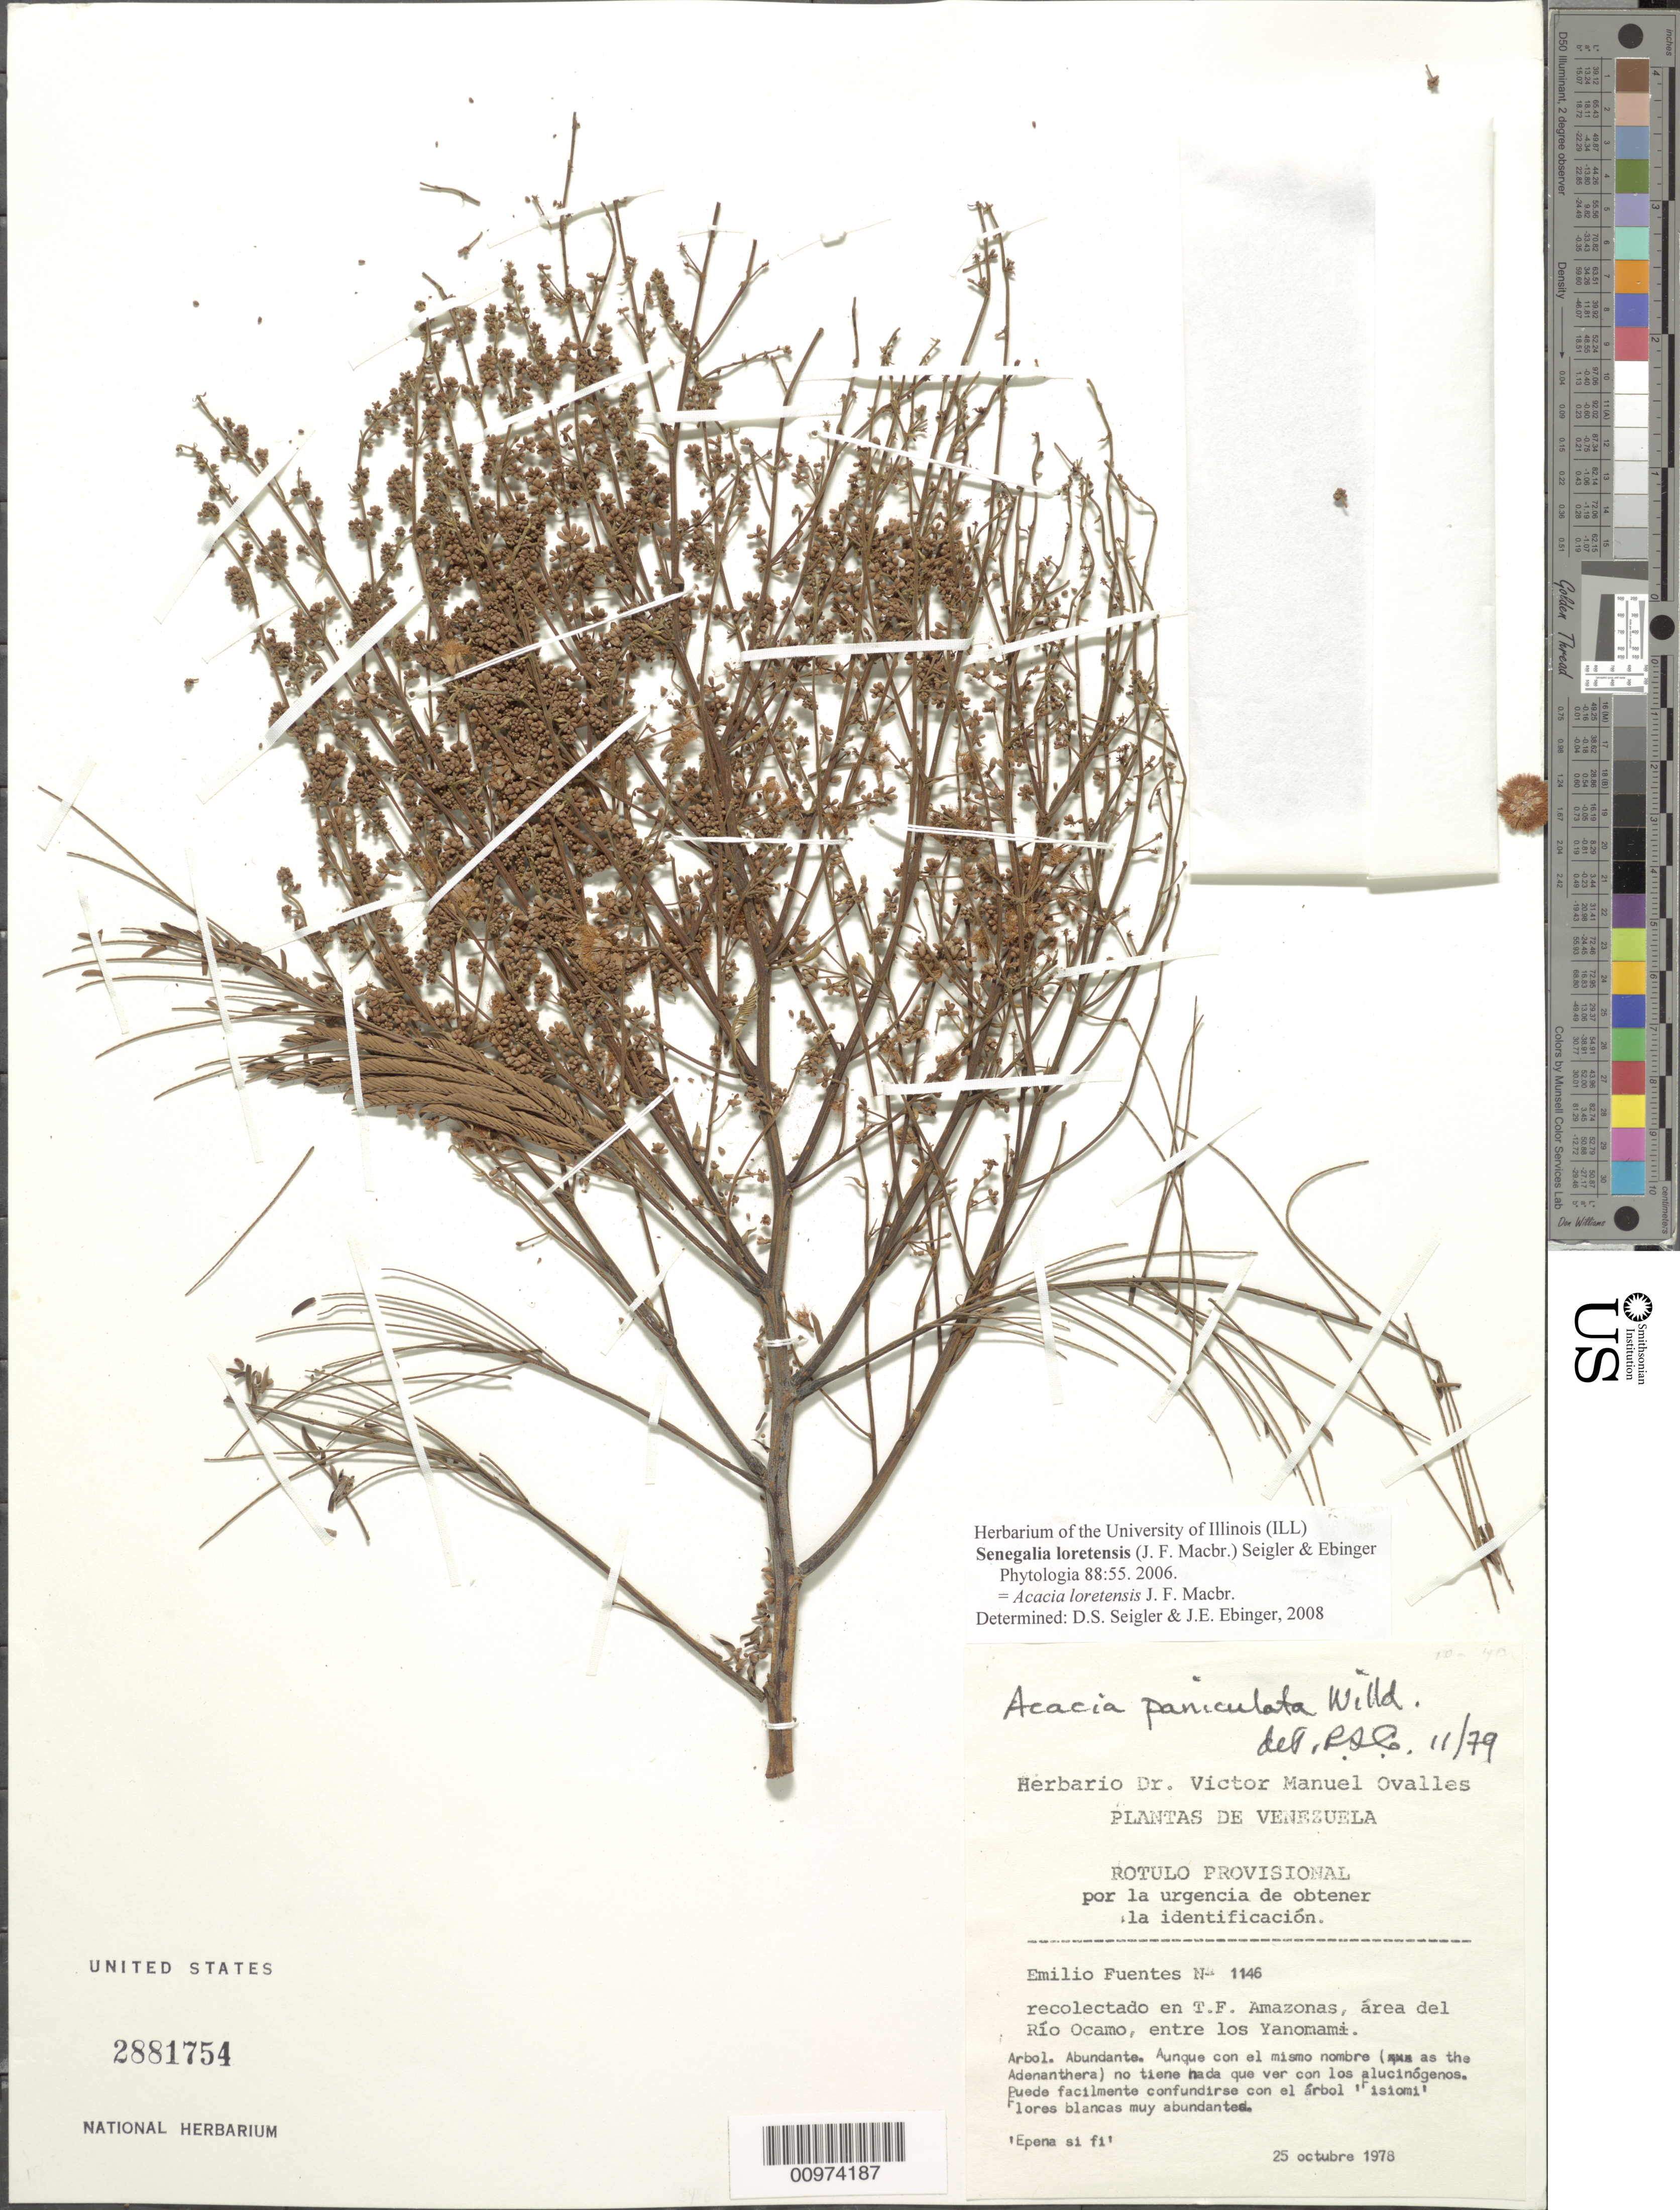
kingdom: Plantae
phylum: Tracheophyta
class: Magnoliopsida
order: Fabales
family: Fabaceae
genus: Senegalia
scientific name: Senegalia loretensis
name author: (J.F. Macbr.) Seigler & Ebinger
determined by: Ebinger, J. E.; Seigler, David S.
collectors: E. Fuentes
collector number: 1146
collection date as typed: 25-Oct-79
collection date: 1979-10-25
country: Venezuela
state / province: Amazonas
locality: Río Ocamo, entre los Yanomami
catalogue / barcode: US 2881754